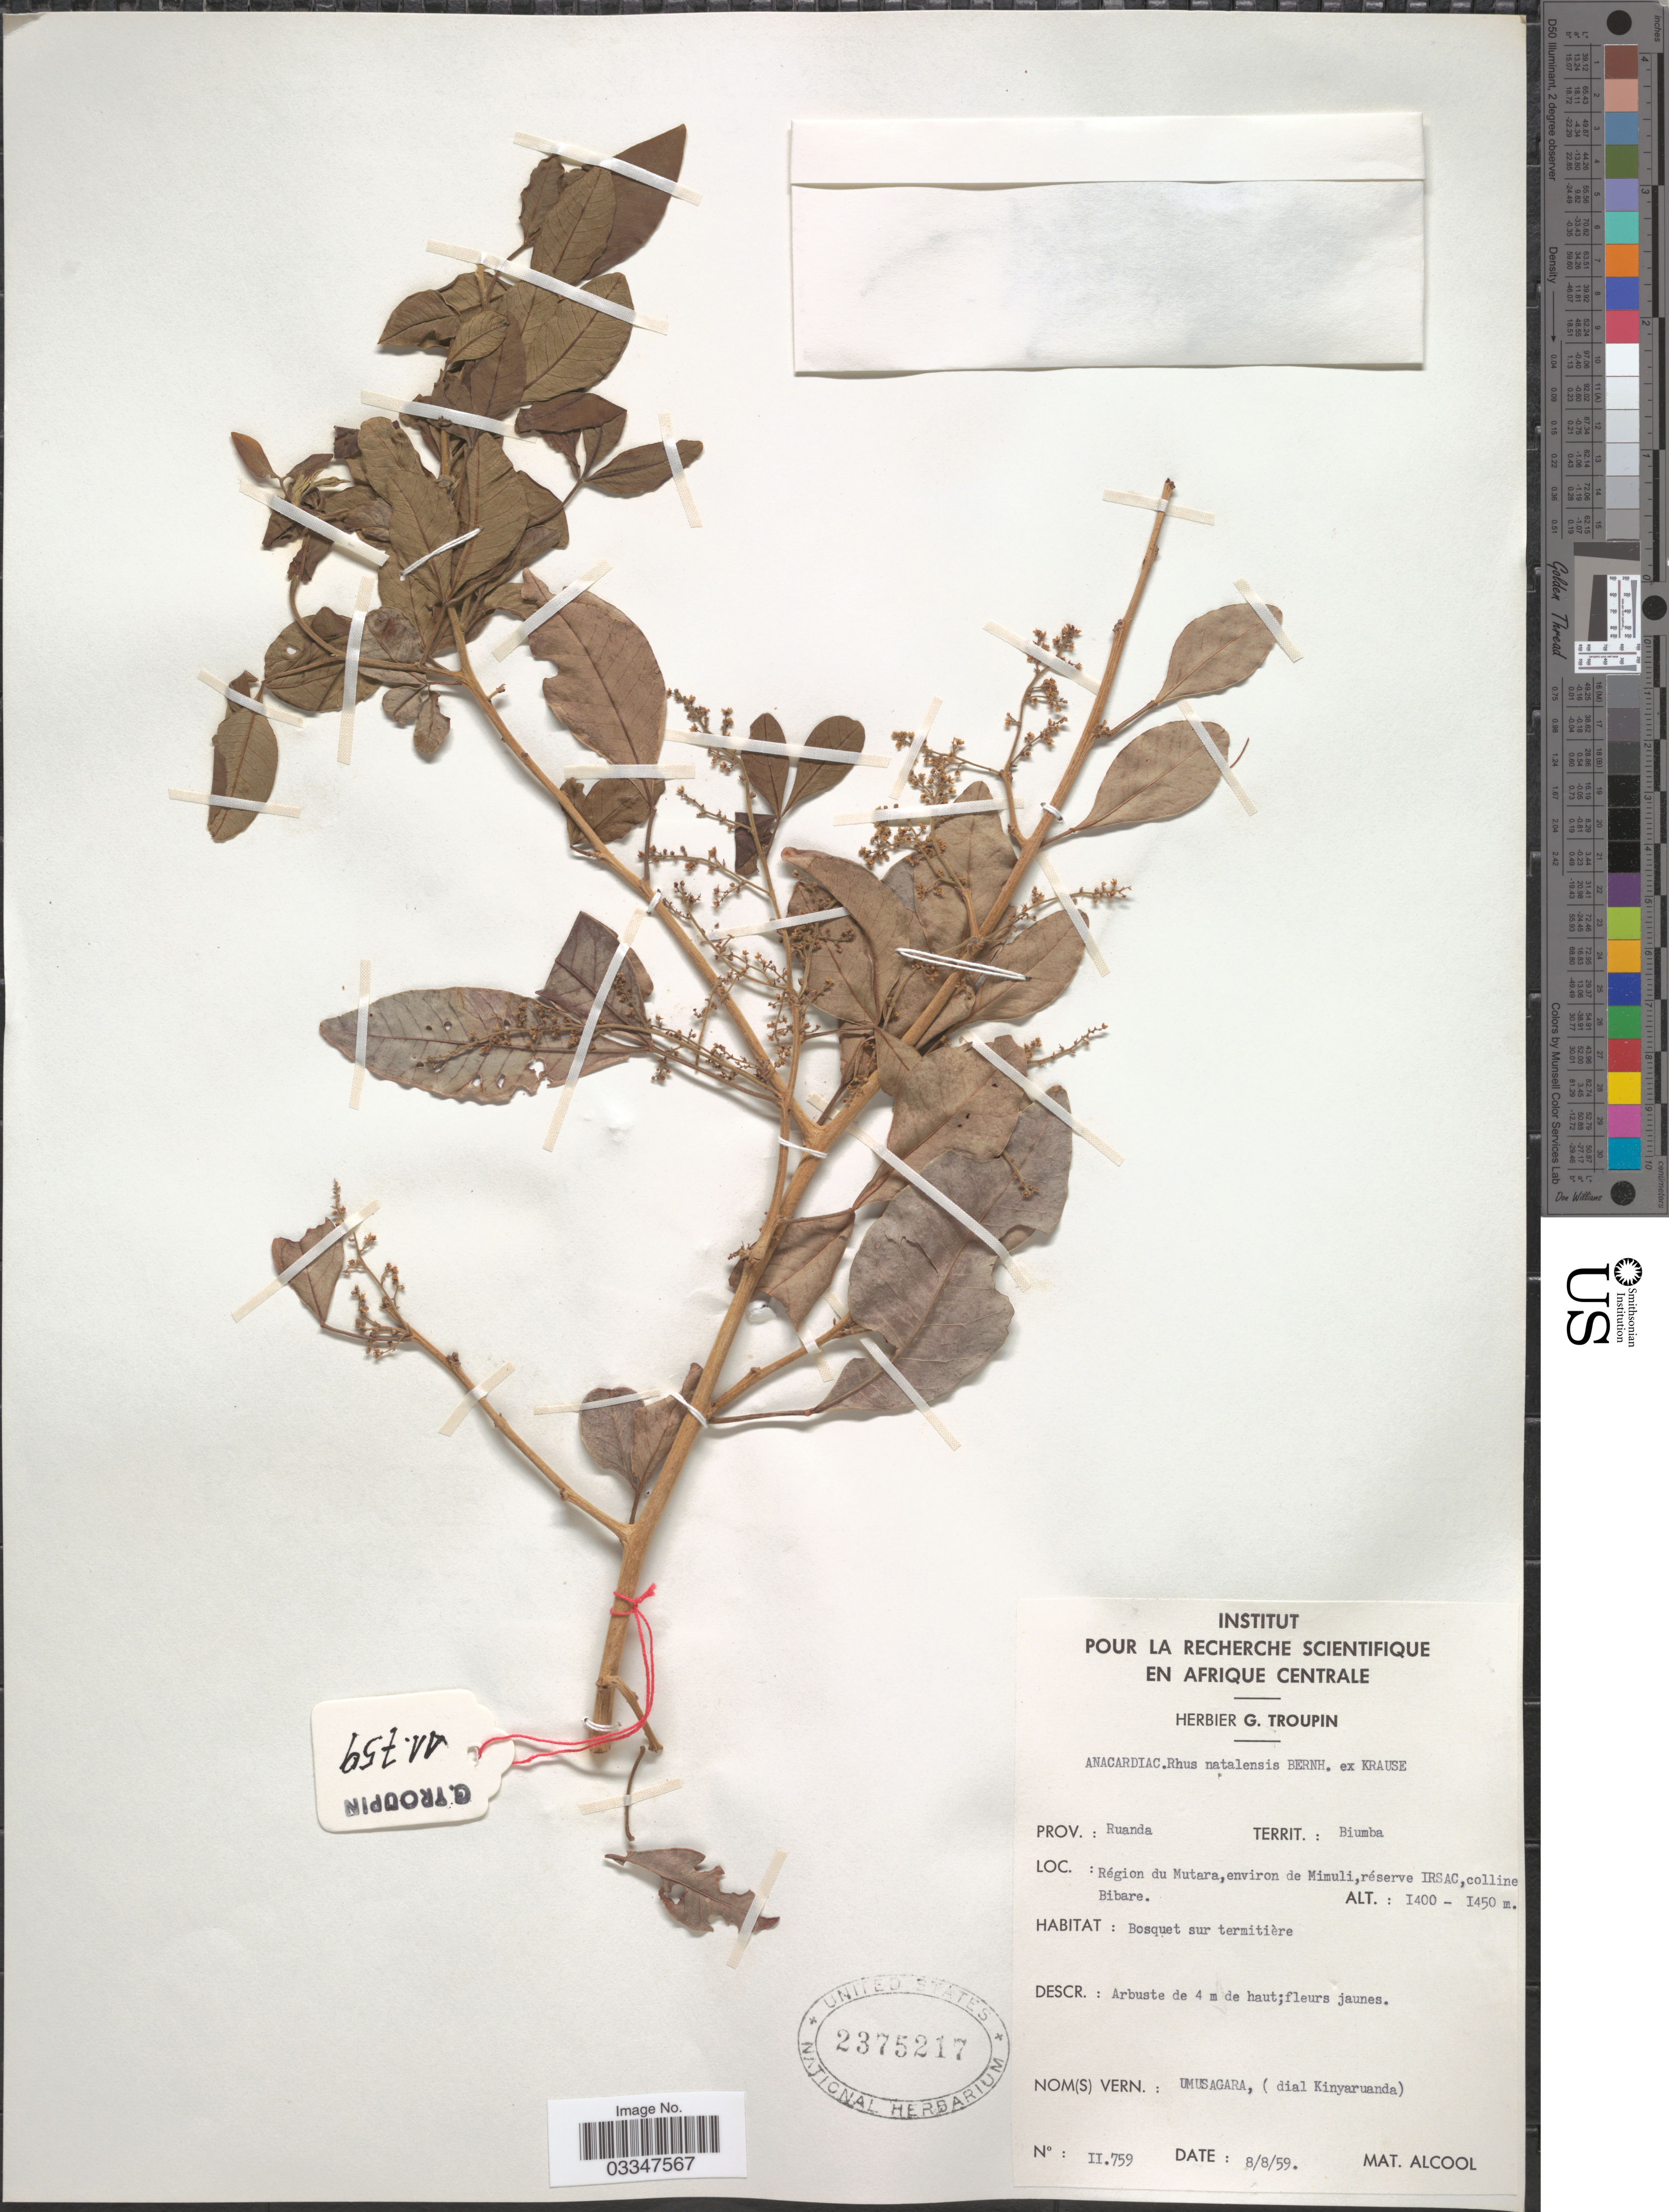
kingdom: Plantae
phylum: Tracheophyta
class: Magnoliopsida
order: Sapindales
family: Anacardiaceae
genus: Rhus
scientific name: Rhus natalensis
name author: Bernh.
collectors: ex herb. G. Troupin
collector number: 11I759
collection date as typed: Transcribed d/m/y: 8/8/59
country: Rwanda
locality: Prov.: Ruanda Territ.: Biumba. Région du Mutara, environ de Mimuli, réserve IRSAC, colline Bibare.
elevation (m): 1400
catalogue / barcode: US 2375217